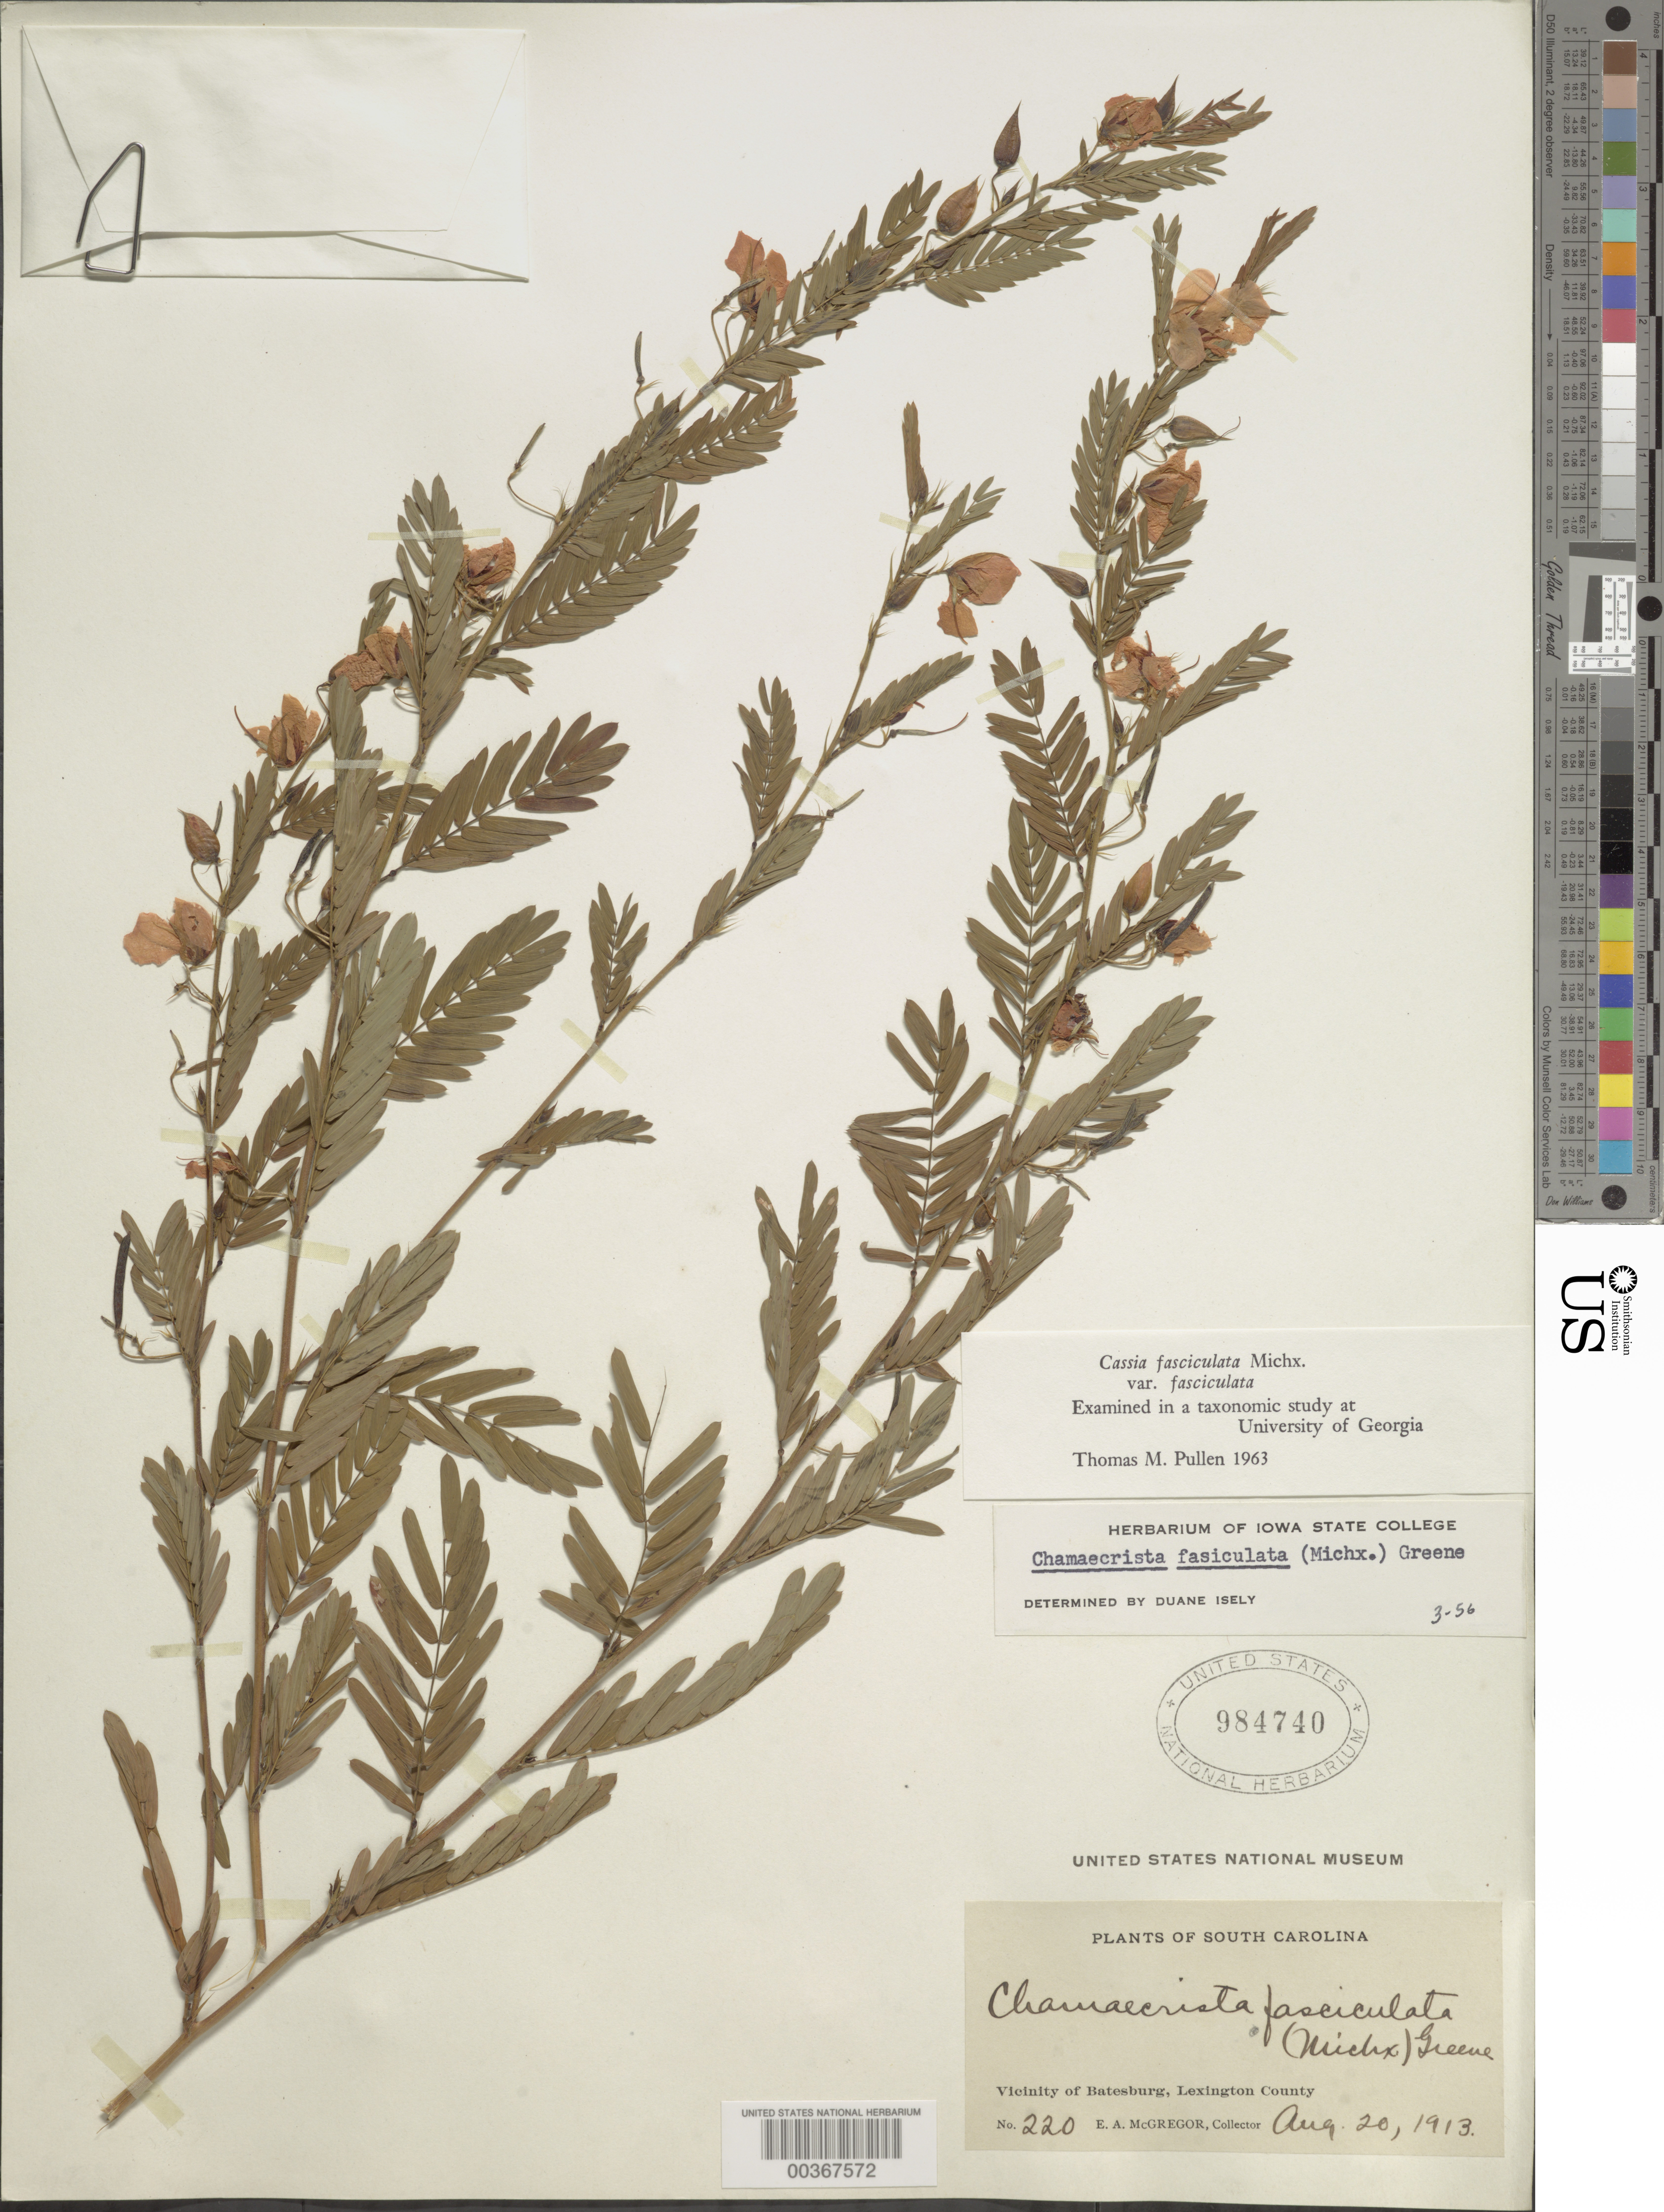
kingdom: Plantae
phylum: Tracheophyta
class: Magnoliopsida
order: Fabales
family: Fabaceae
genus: Chamaecrista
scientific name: Chamaecrista fasciculata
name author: (Michx.) Greene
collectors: E. A. McGregor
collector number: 220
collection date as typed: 20 Aug 1913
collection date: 1913-08-20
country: United States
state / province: South Carolina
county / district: Lexington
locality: Vicinity of batesburg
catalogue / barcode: US 984740